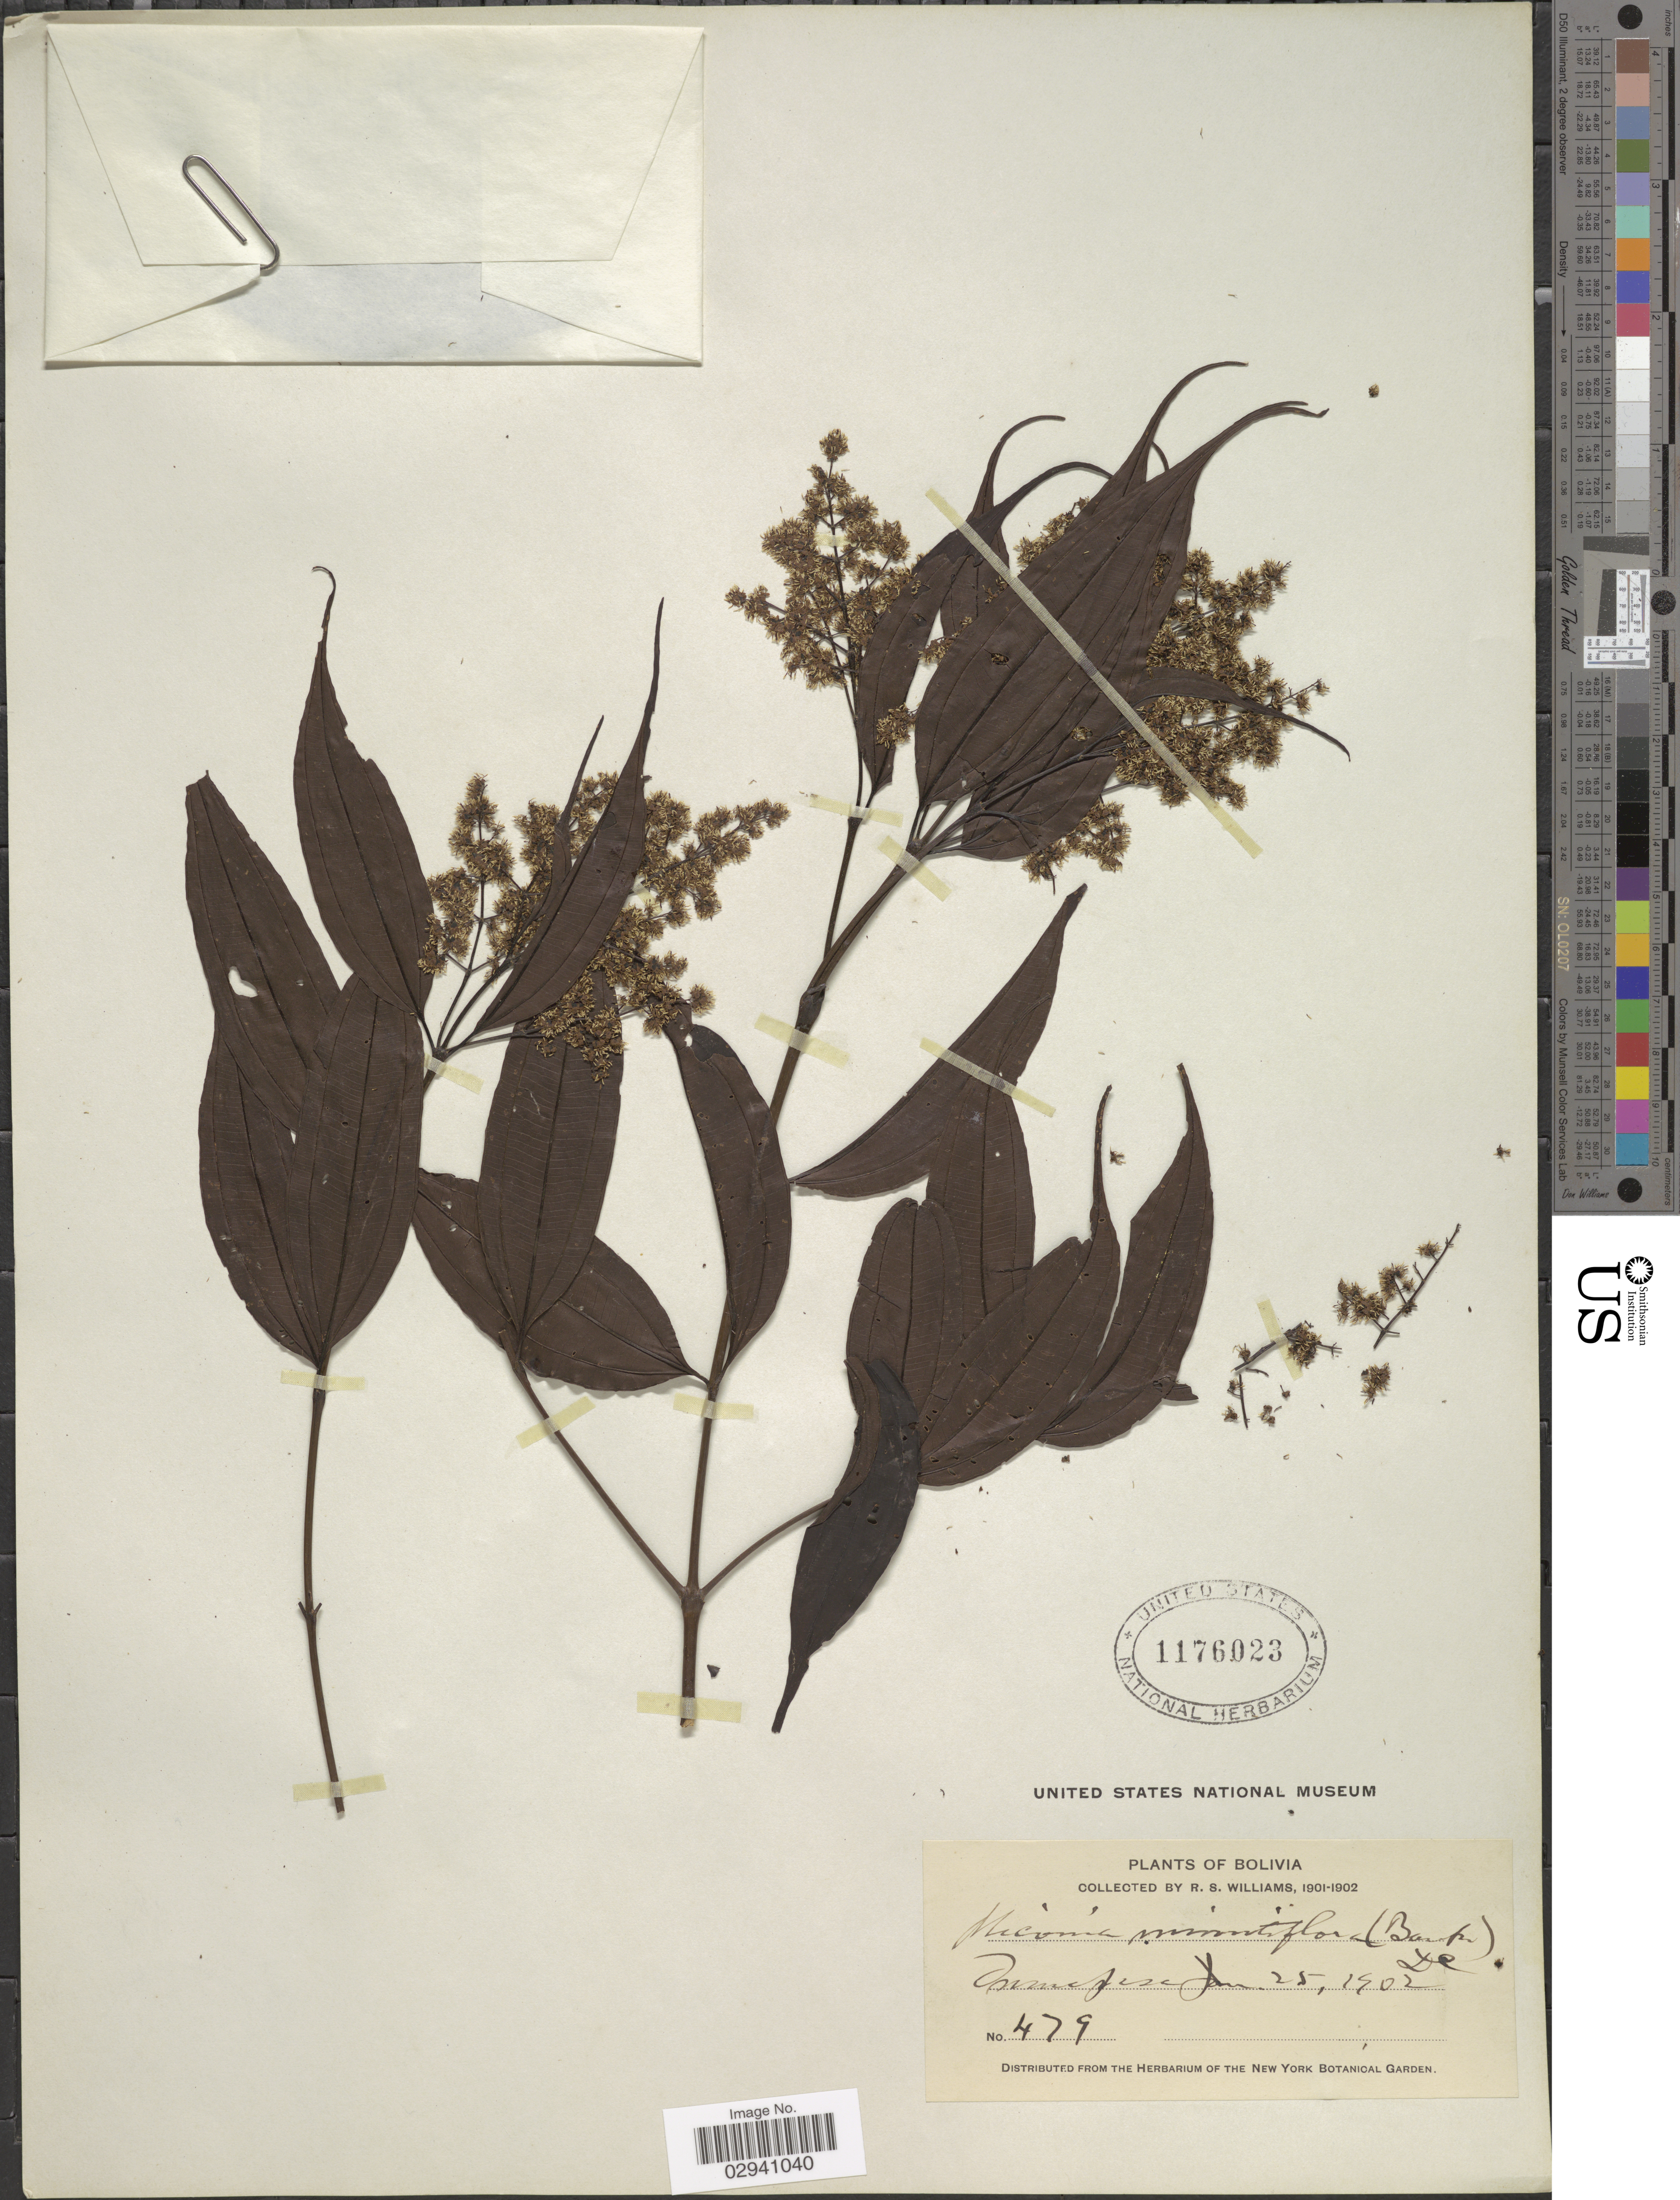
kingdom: Plantae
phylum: Tracheophyta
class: Magnoliopsida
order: Myrtales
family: Melastomataceae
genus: Miconia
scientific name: Miconia minutiflora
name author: (Bonpl.) DC.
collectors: R. S. Williams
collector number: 479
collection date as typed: Jan. 25, 1902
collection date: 1902-01-25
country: Bolivia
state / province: La Paz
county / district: Iturralde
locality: Tumupasa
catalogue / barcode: US 1176023